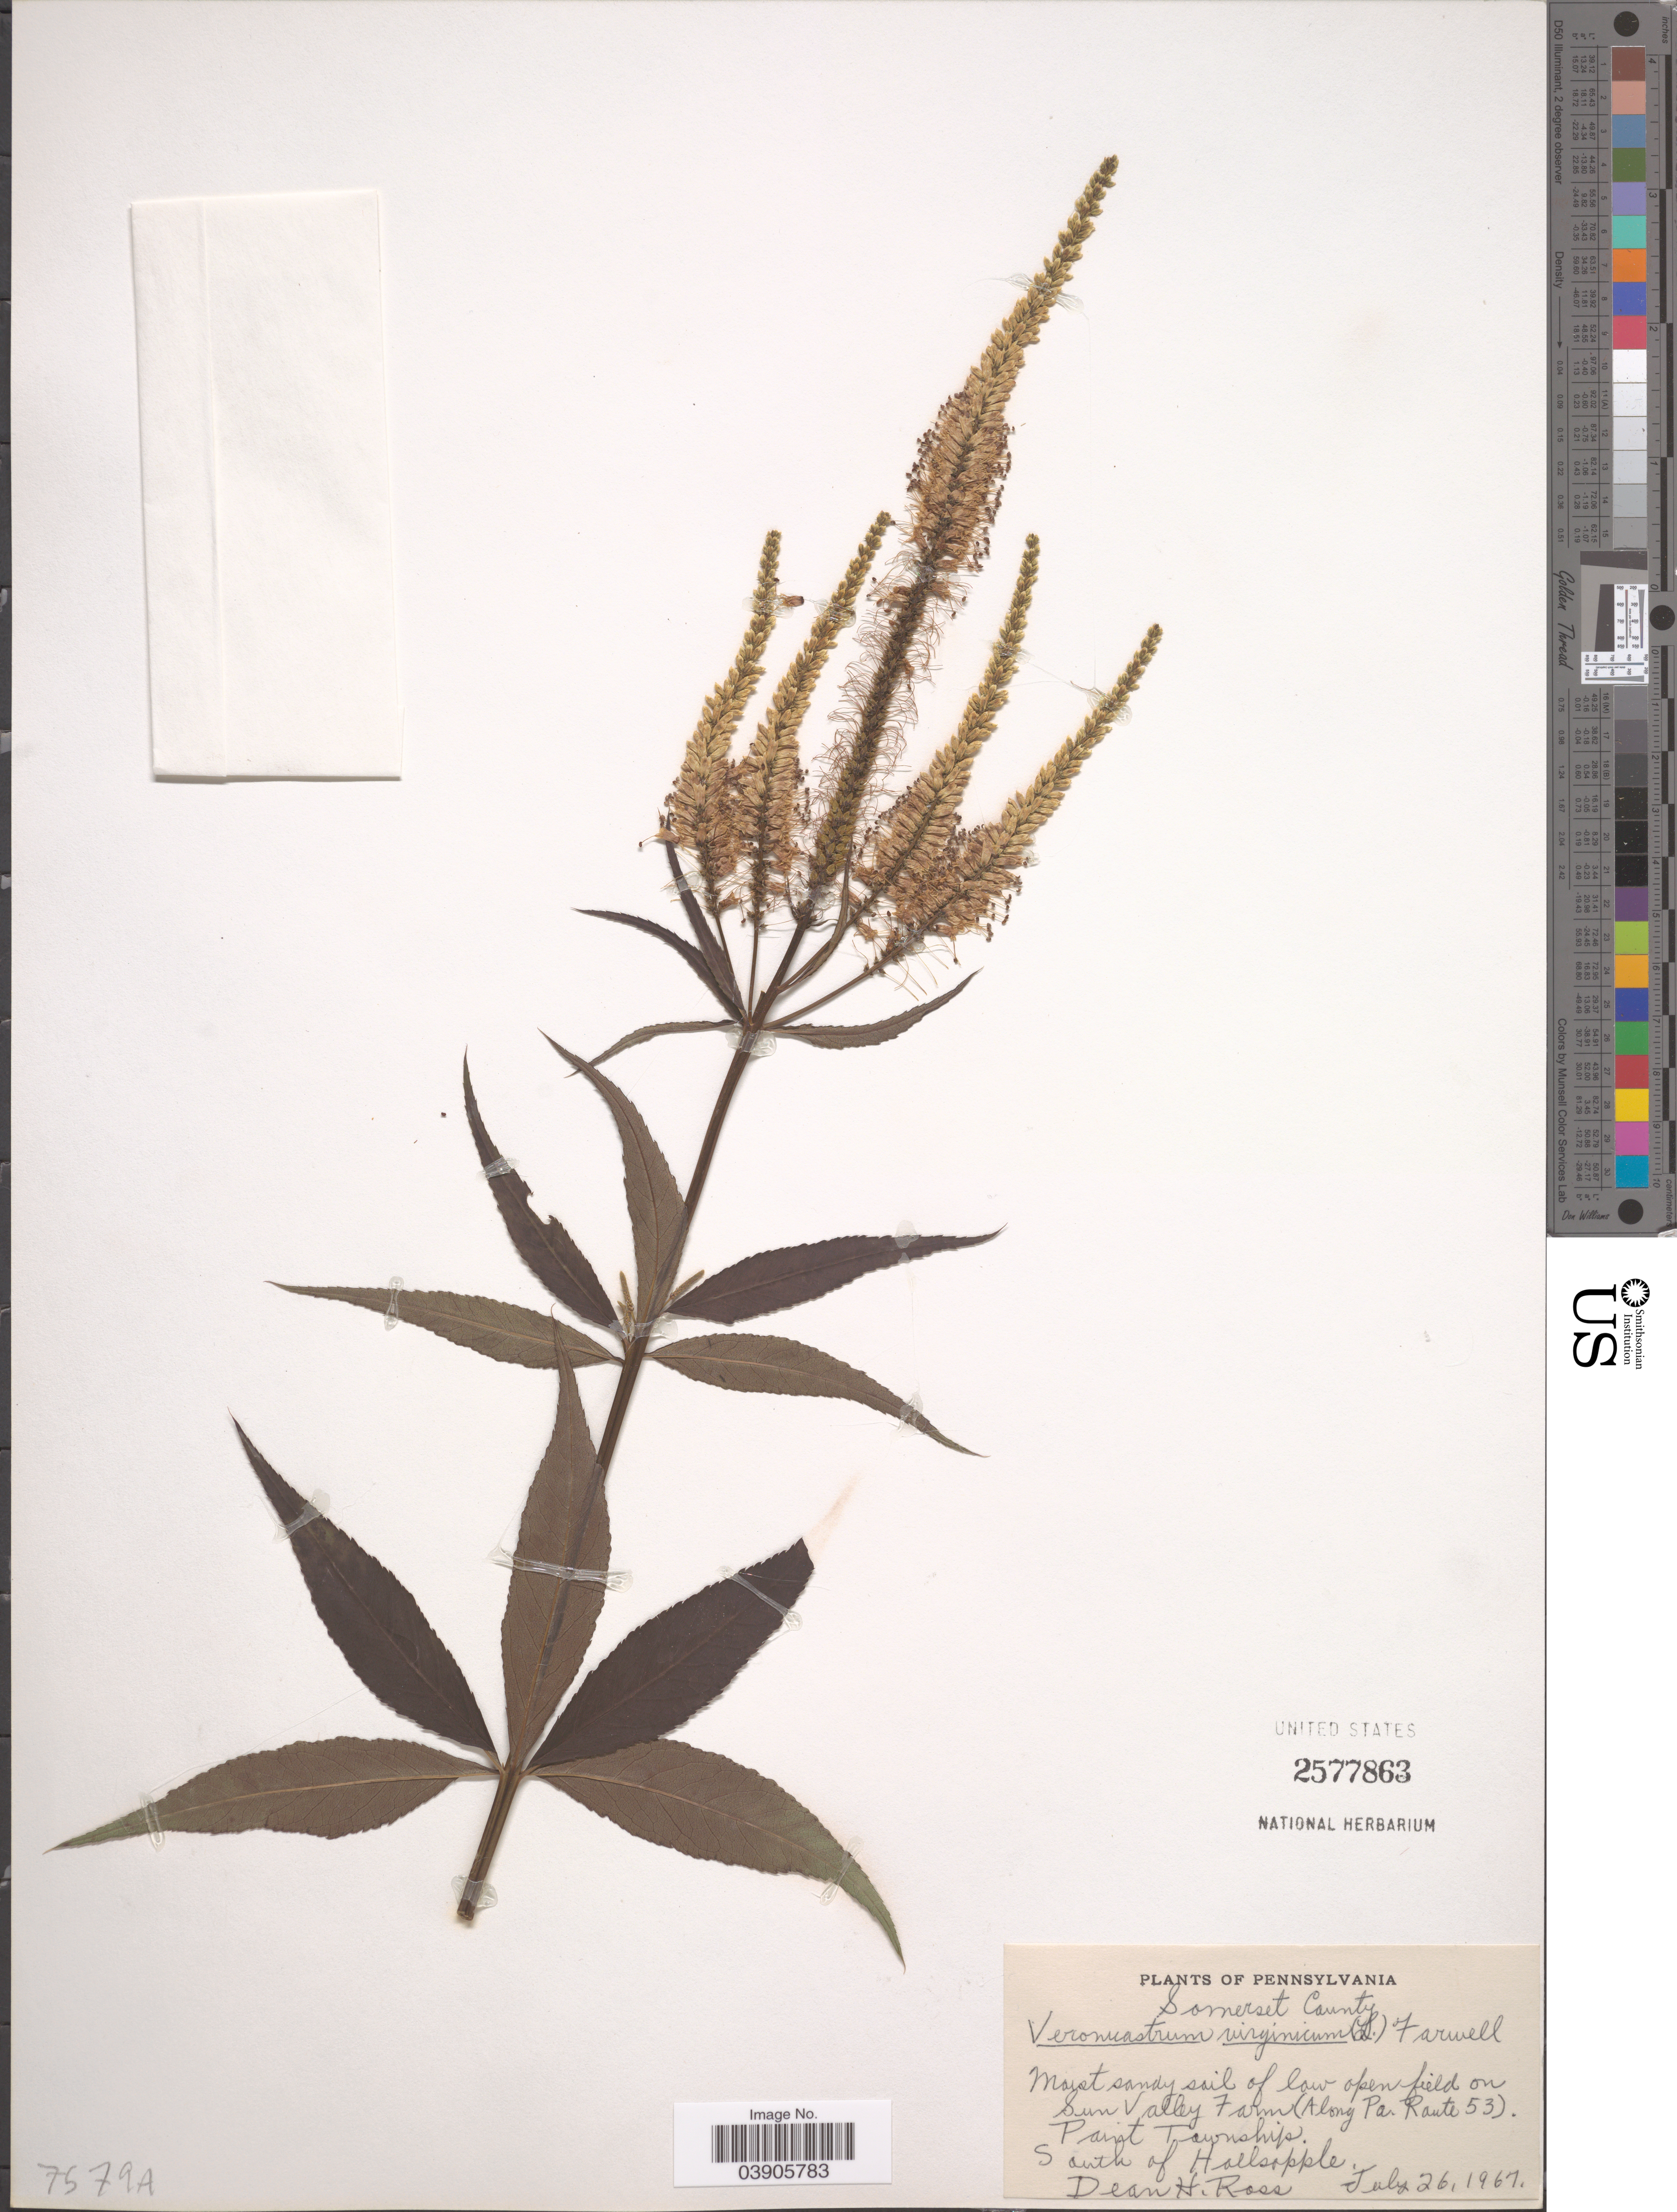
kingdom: Plantae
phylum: Tracheophyta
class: Magnoliopsida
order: Lamiales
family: Plantaginaceae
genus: Veronicastrum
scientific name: Veronicastrum virginicum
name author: (L.) Farw.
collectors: D. Ross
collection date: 1967-07-26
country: United States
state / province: Pennsylvania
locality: Moist sandy soil of law open field on Sun Valley Farm (Along Pa. Route 53). Paint Township. South of Hollsopple.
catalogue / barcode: US 2577863